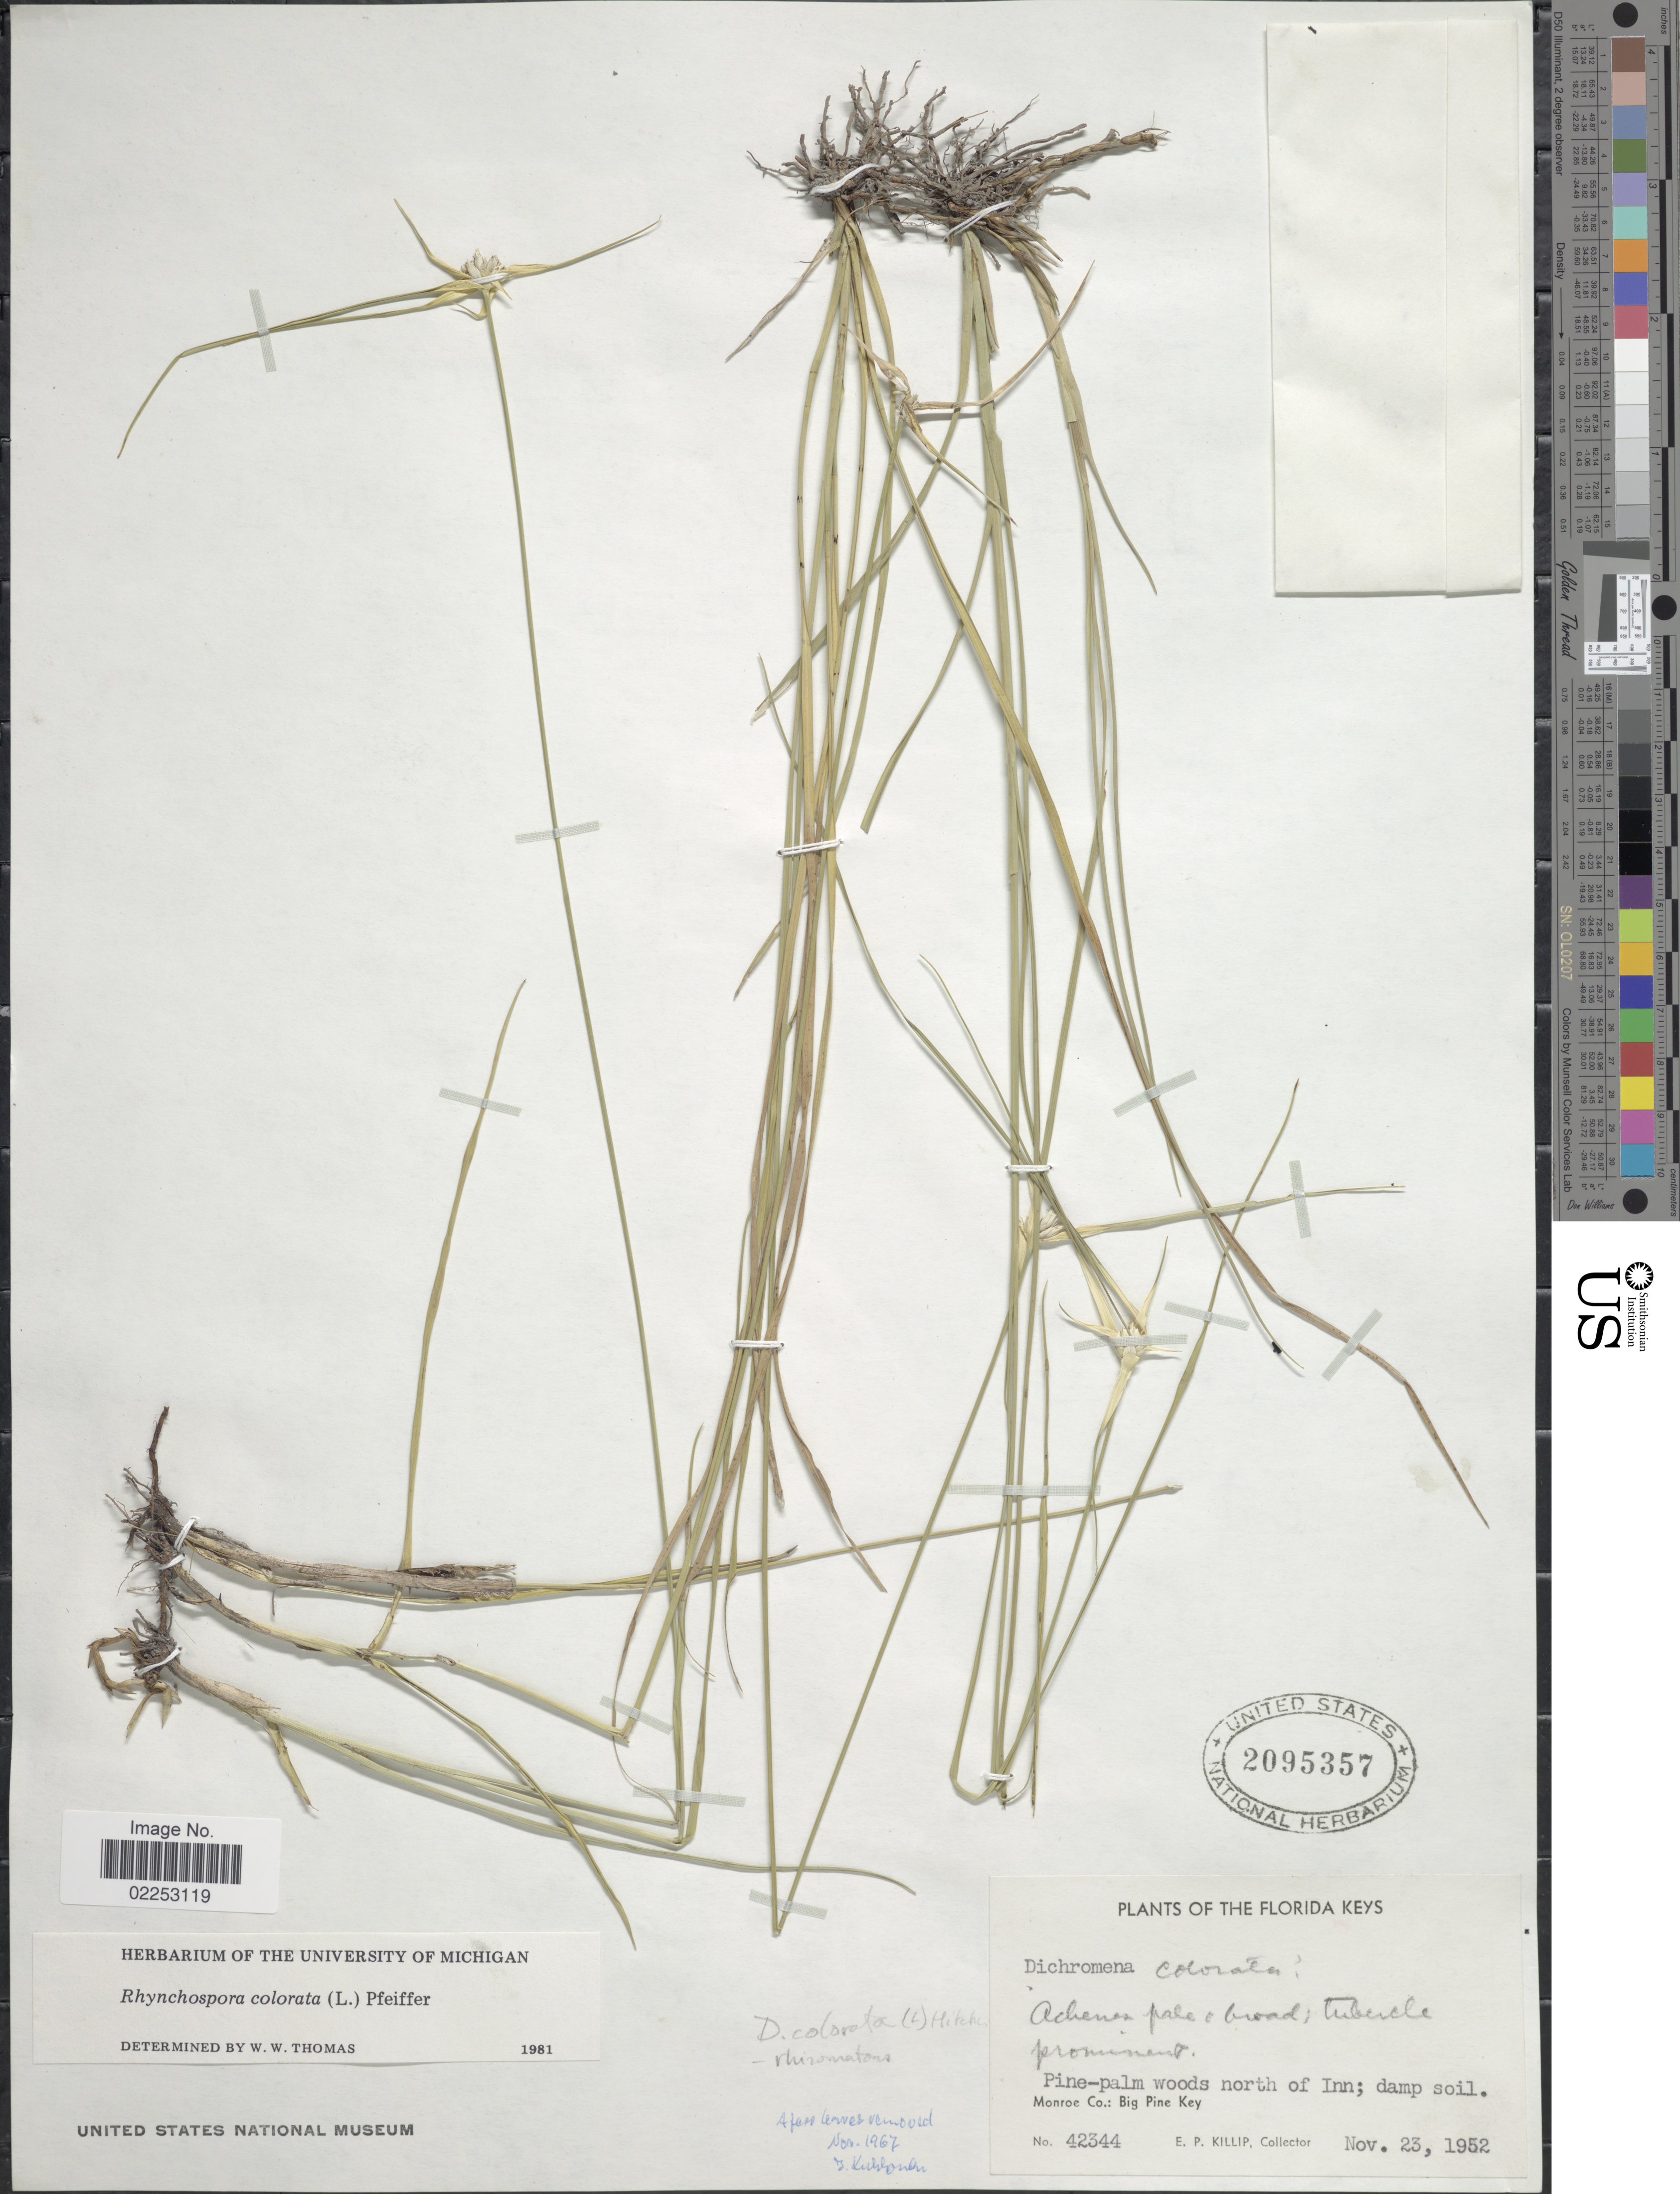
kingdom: Plantae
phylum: Tracheophyta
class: Liliopsida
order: Poales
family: Cyperaceae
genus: Rhynchospora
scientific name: Rhynchospora colorata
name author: (L.) H. Pfeiff.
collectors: E. P. Killip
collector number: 42344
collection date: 1952-11-23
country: United States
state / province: Florida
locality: Florida Keys. Monroe Co.: Big Pine Key. North of Inn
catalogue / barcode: US 2095357